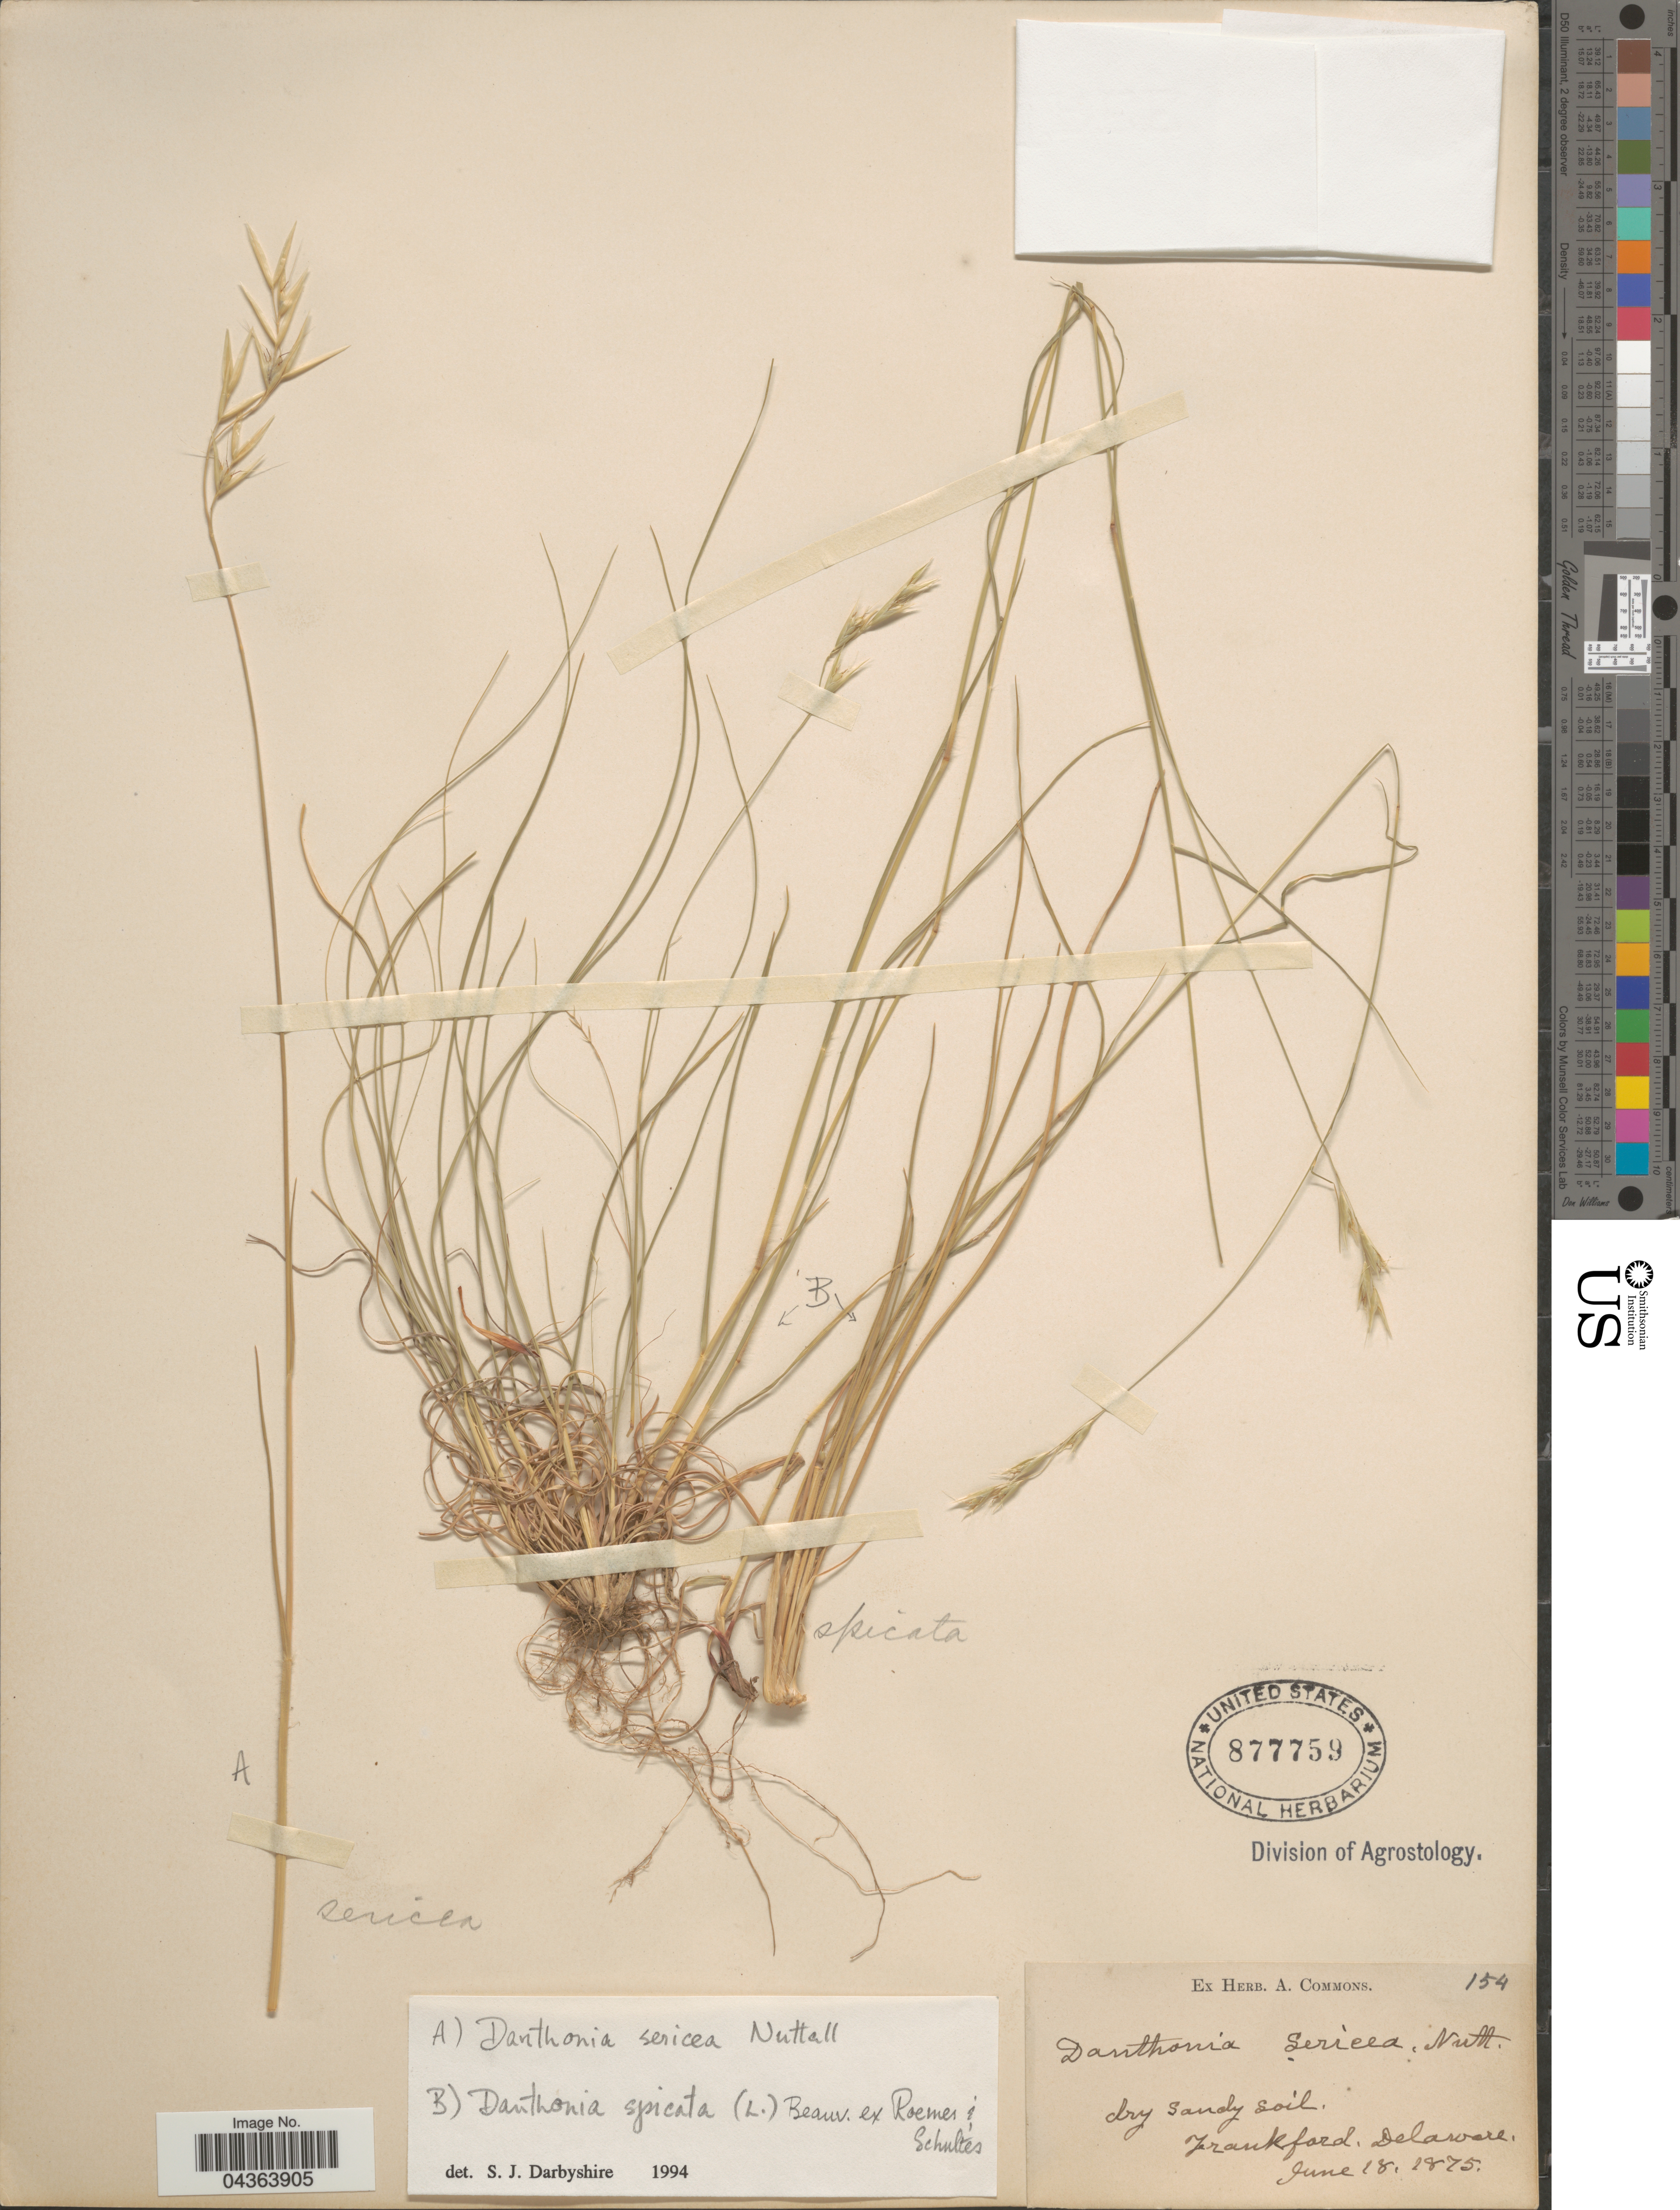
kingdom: Plantae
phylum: Tracheophyta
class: Liliopsida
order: Poales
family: Poaceae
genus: Danthonia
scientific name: Danthonia spicata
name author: (L.) P. Beauv. ex Roem. & Schult.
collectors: ex herb. A. Commons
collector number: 154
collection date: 1875-06-18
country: United States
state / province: Delaware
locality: Frankford.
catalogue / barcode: US 877759